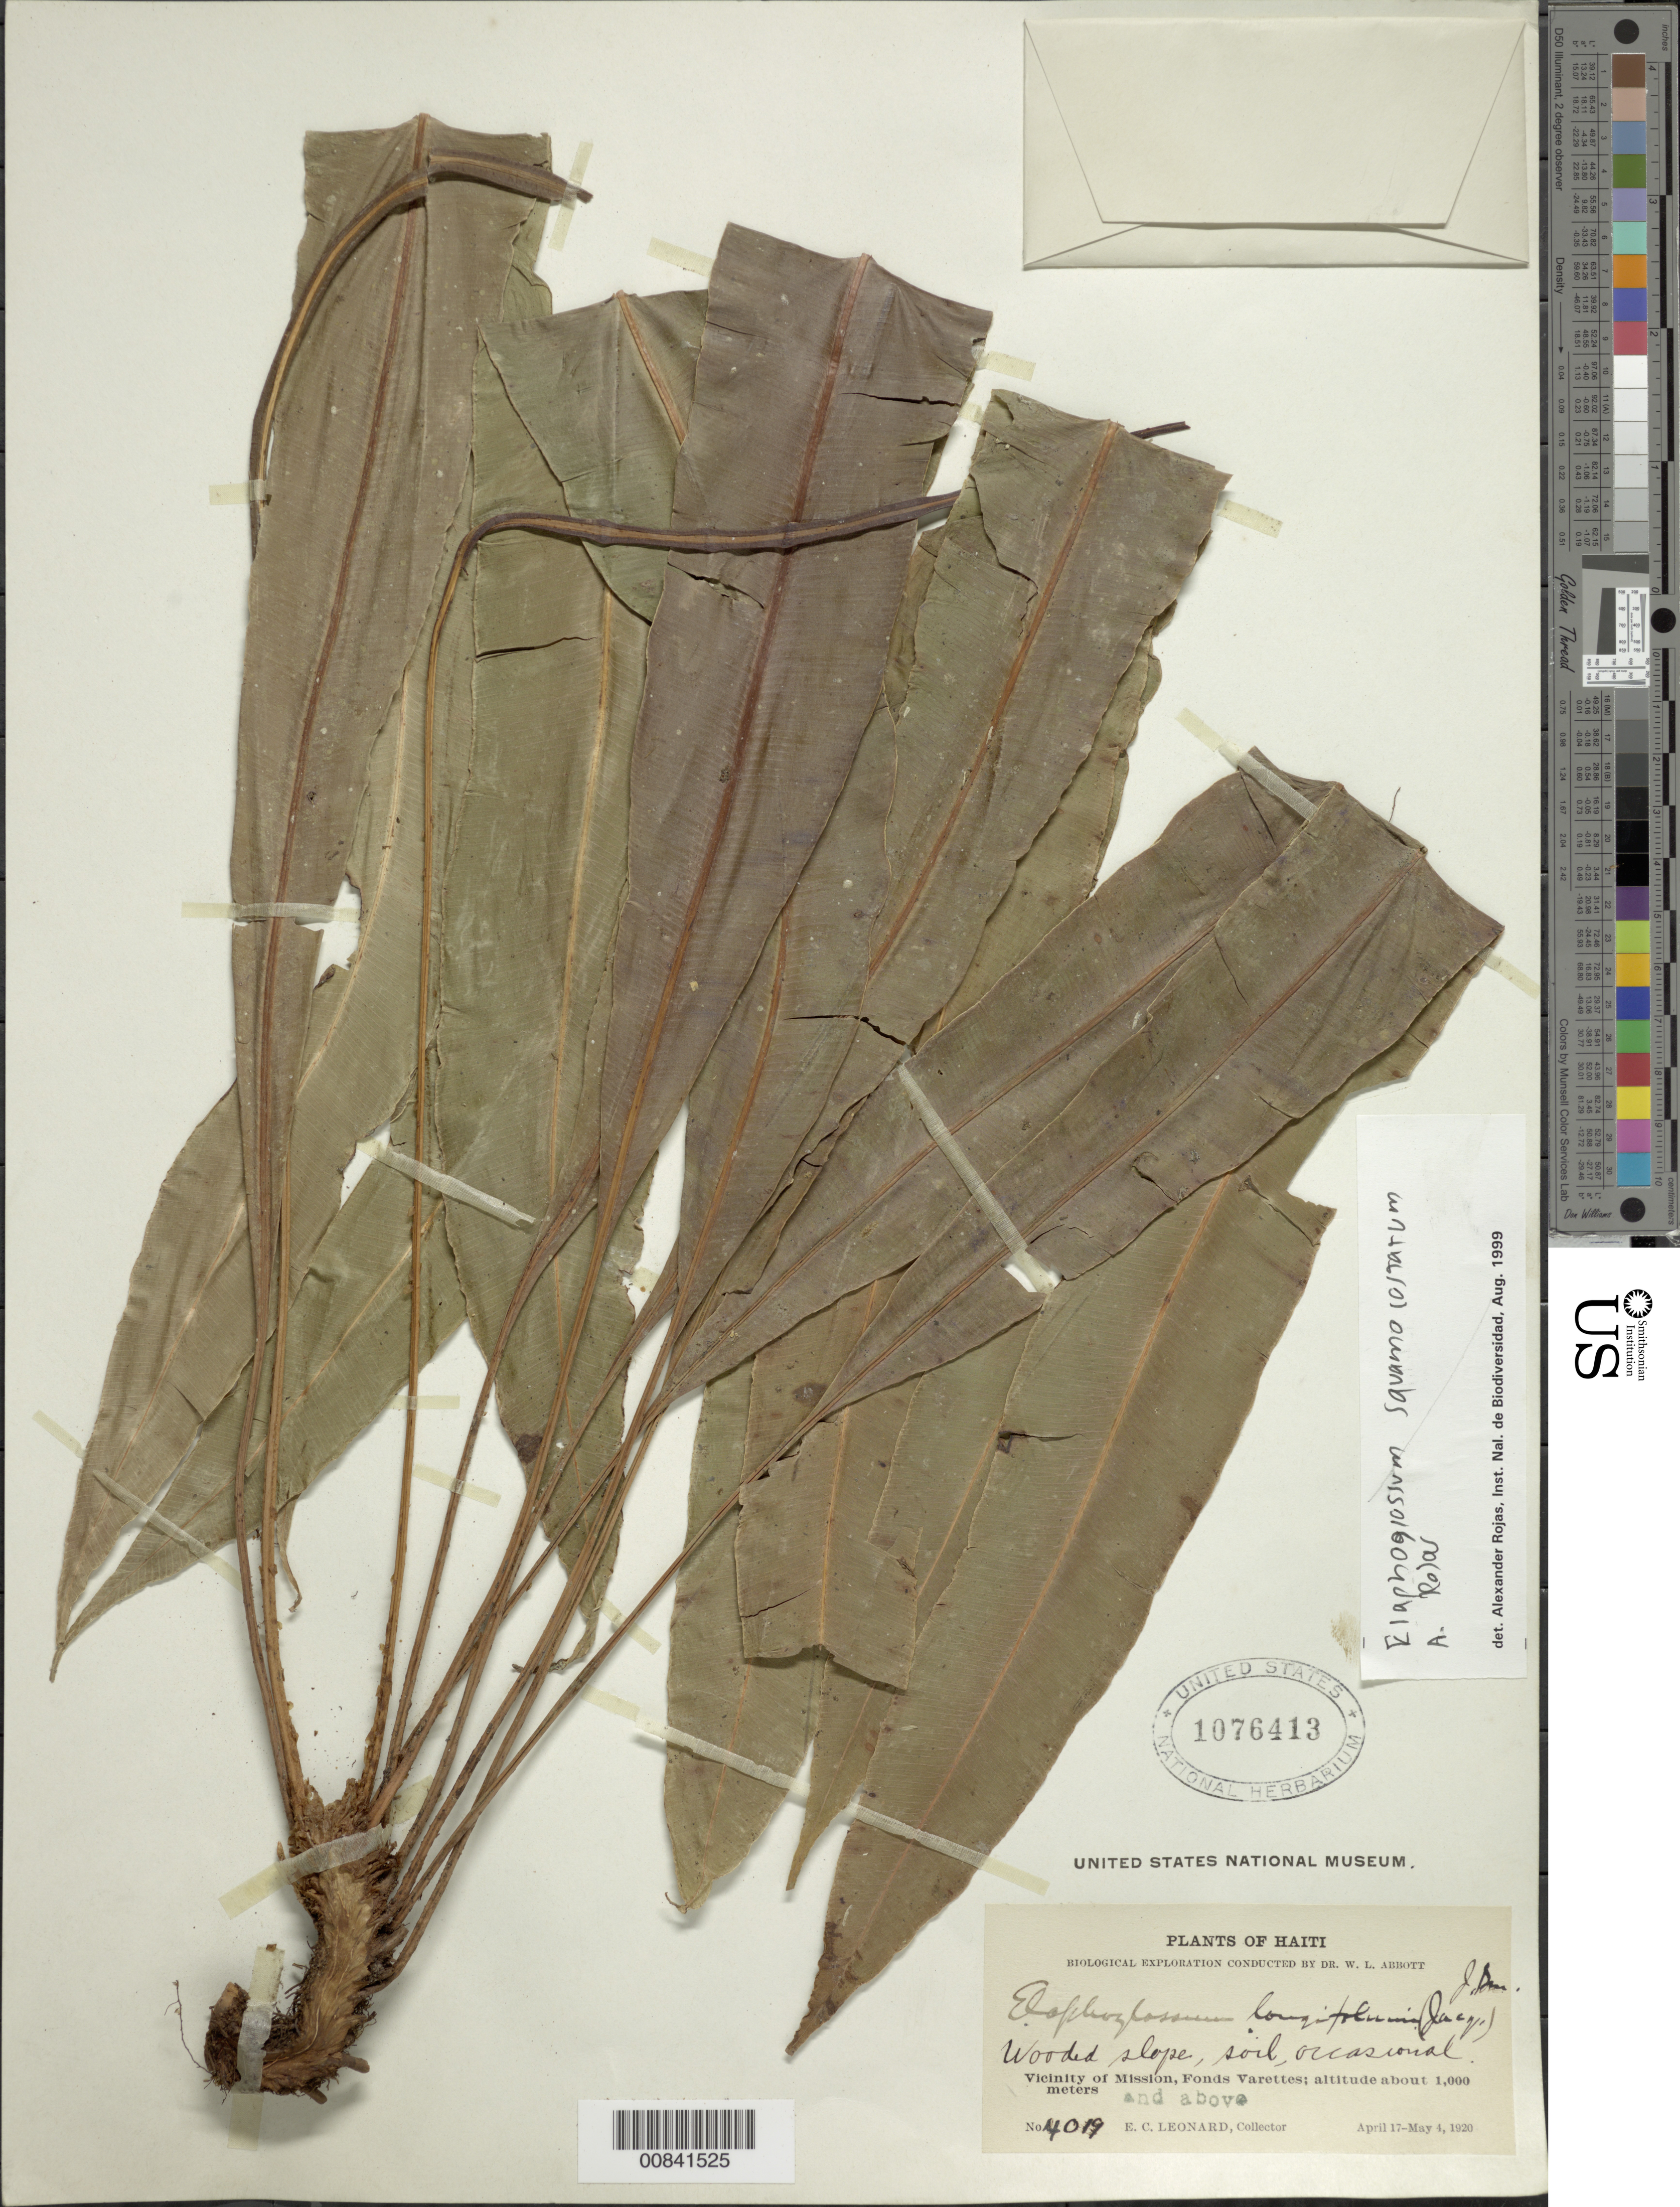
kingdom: Plantae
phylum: Tracheophyta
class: Polypodiopsida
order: Polypodiales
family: Dryopteridaceae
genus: Elaphoglossum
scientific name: Elaphoglossum squamatocostatum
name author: A. Rojas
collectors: E. C. Leonard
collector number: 4019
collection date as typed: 17 Apr 1920 to 04 May 1920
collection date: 1920-04-17/1920-05-04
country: Haiti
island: Hispaniola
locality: Fonds Varettes, vicinity Mission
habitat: Wooded slope, soil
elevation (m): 1000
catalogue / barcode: US 1076413